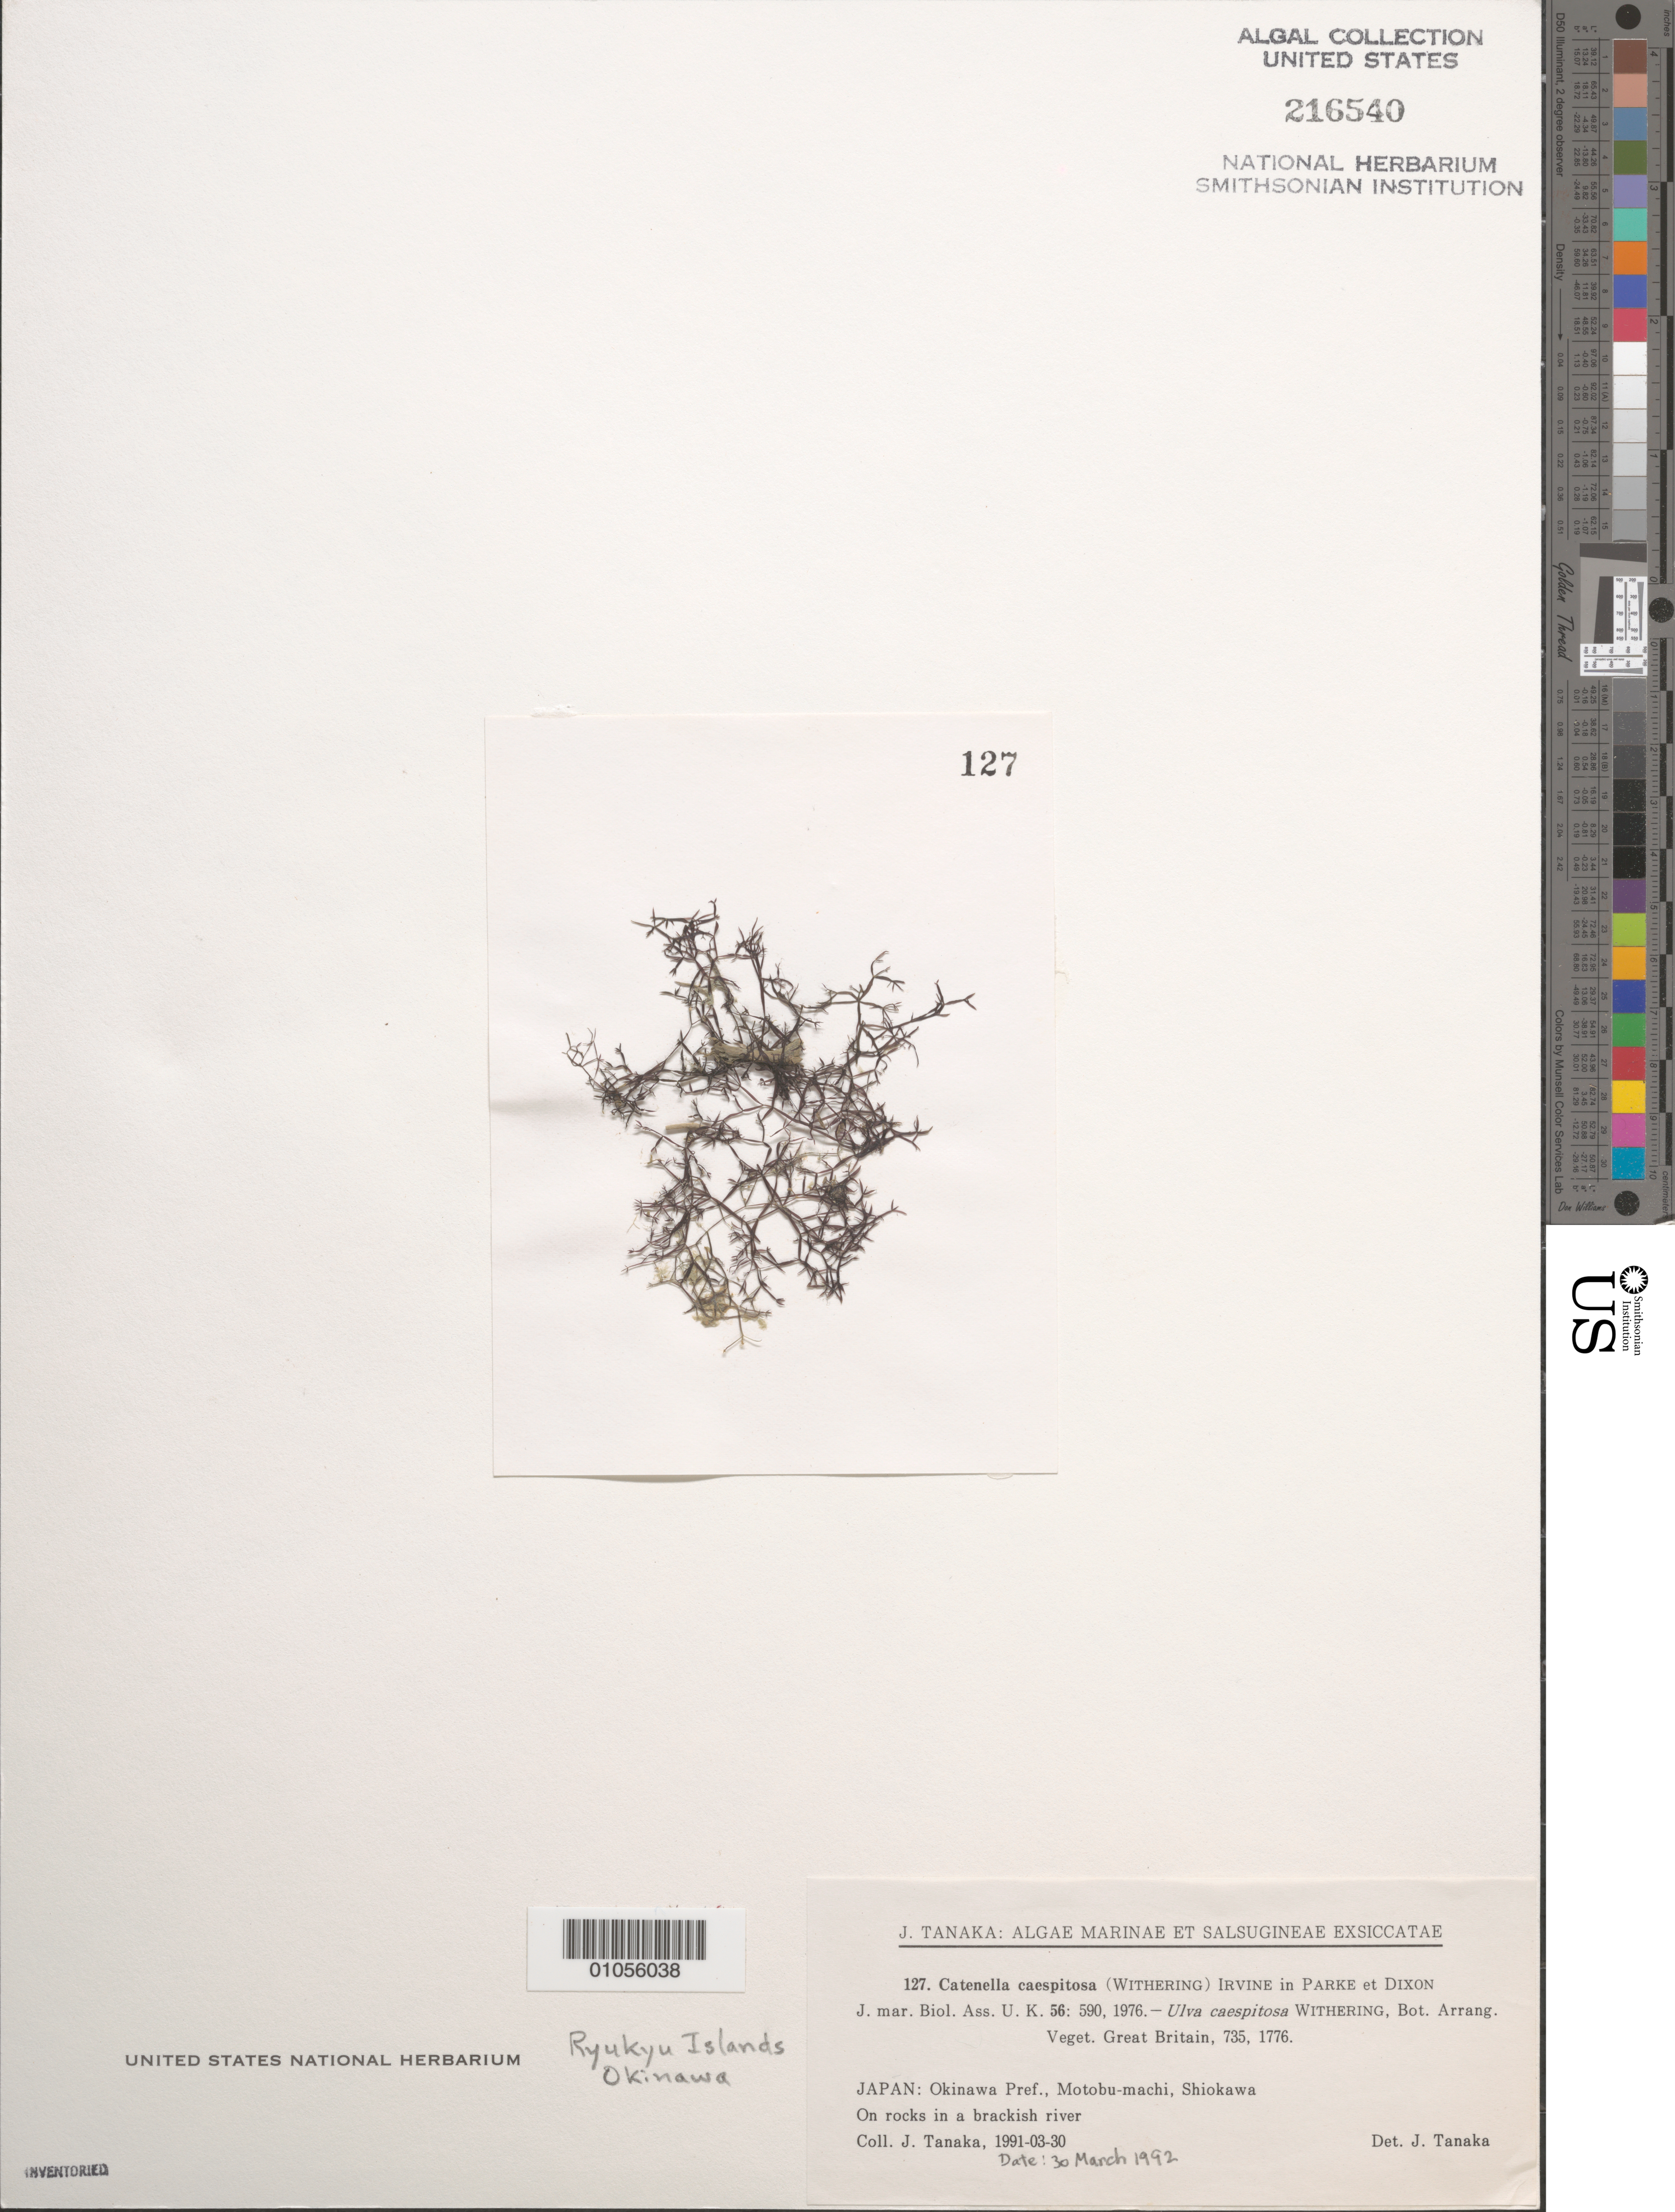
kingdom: Plantae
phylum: Rhodophyta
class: Florideophyceae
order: Gigartinales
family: Caulacanthaceae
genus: Catenella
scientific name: Catenella caespitosa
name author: (With.) L.M. Irvine in Parke & P.S. Dixon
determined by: Tanaka, J.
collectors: J. Tanaka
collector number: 127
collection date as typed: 30 Mar 1992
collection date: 1992-03-30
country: Japan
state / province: Okinawa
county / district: Kunigami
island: Okinawa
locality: Motobu-machi, Shiokawa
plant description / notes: Tanaka, J., Algae Marinae et Salsugineae Exsiccatae, Fasc. VI (nos. 126-150), 1993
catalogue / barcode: US 216540